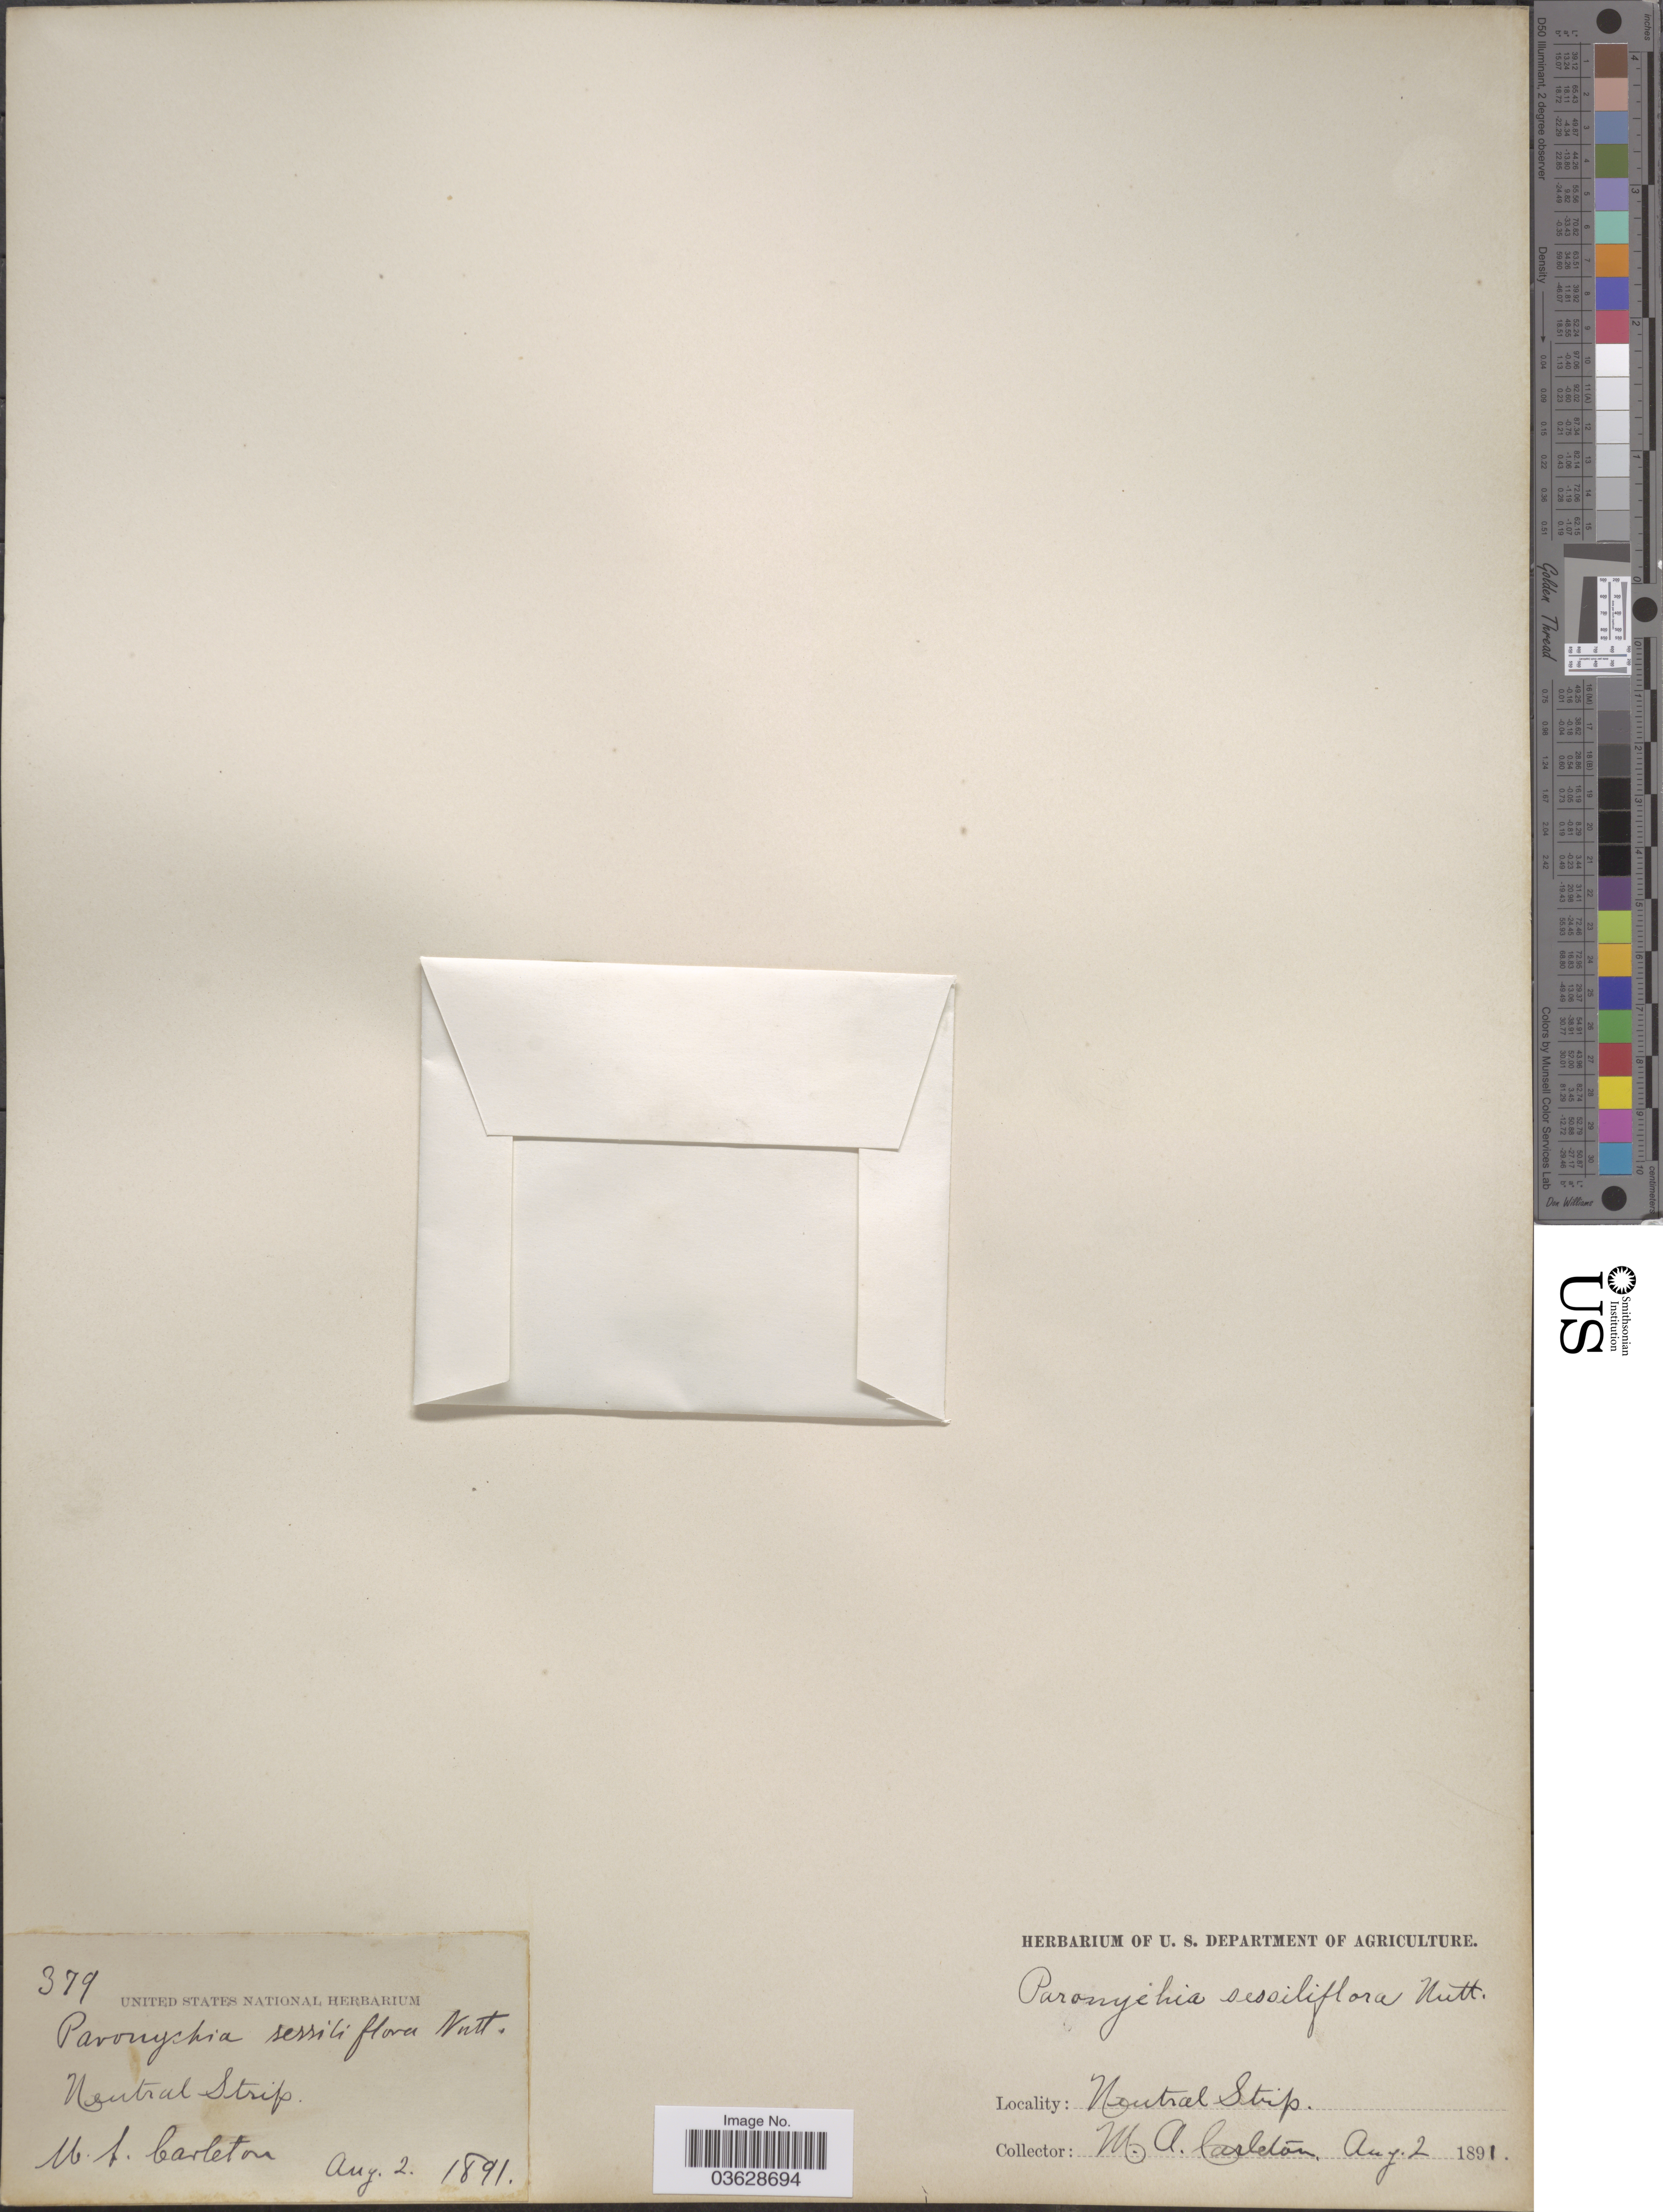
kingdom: Plantae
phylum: Tracheophyta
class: Magnoliopsida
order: Caryophyllales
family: Caryophyllaceae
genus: Paronychia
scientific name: Paronychia sessiliflora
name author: Nutt.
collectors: M. A. Carleton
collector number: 379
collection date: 1891-08-02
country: United States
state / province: Louisiana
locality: Neutral Strip.